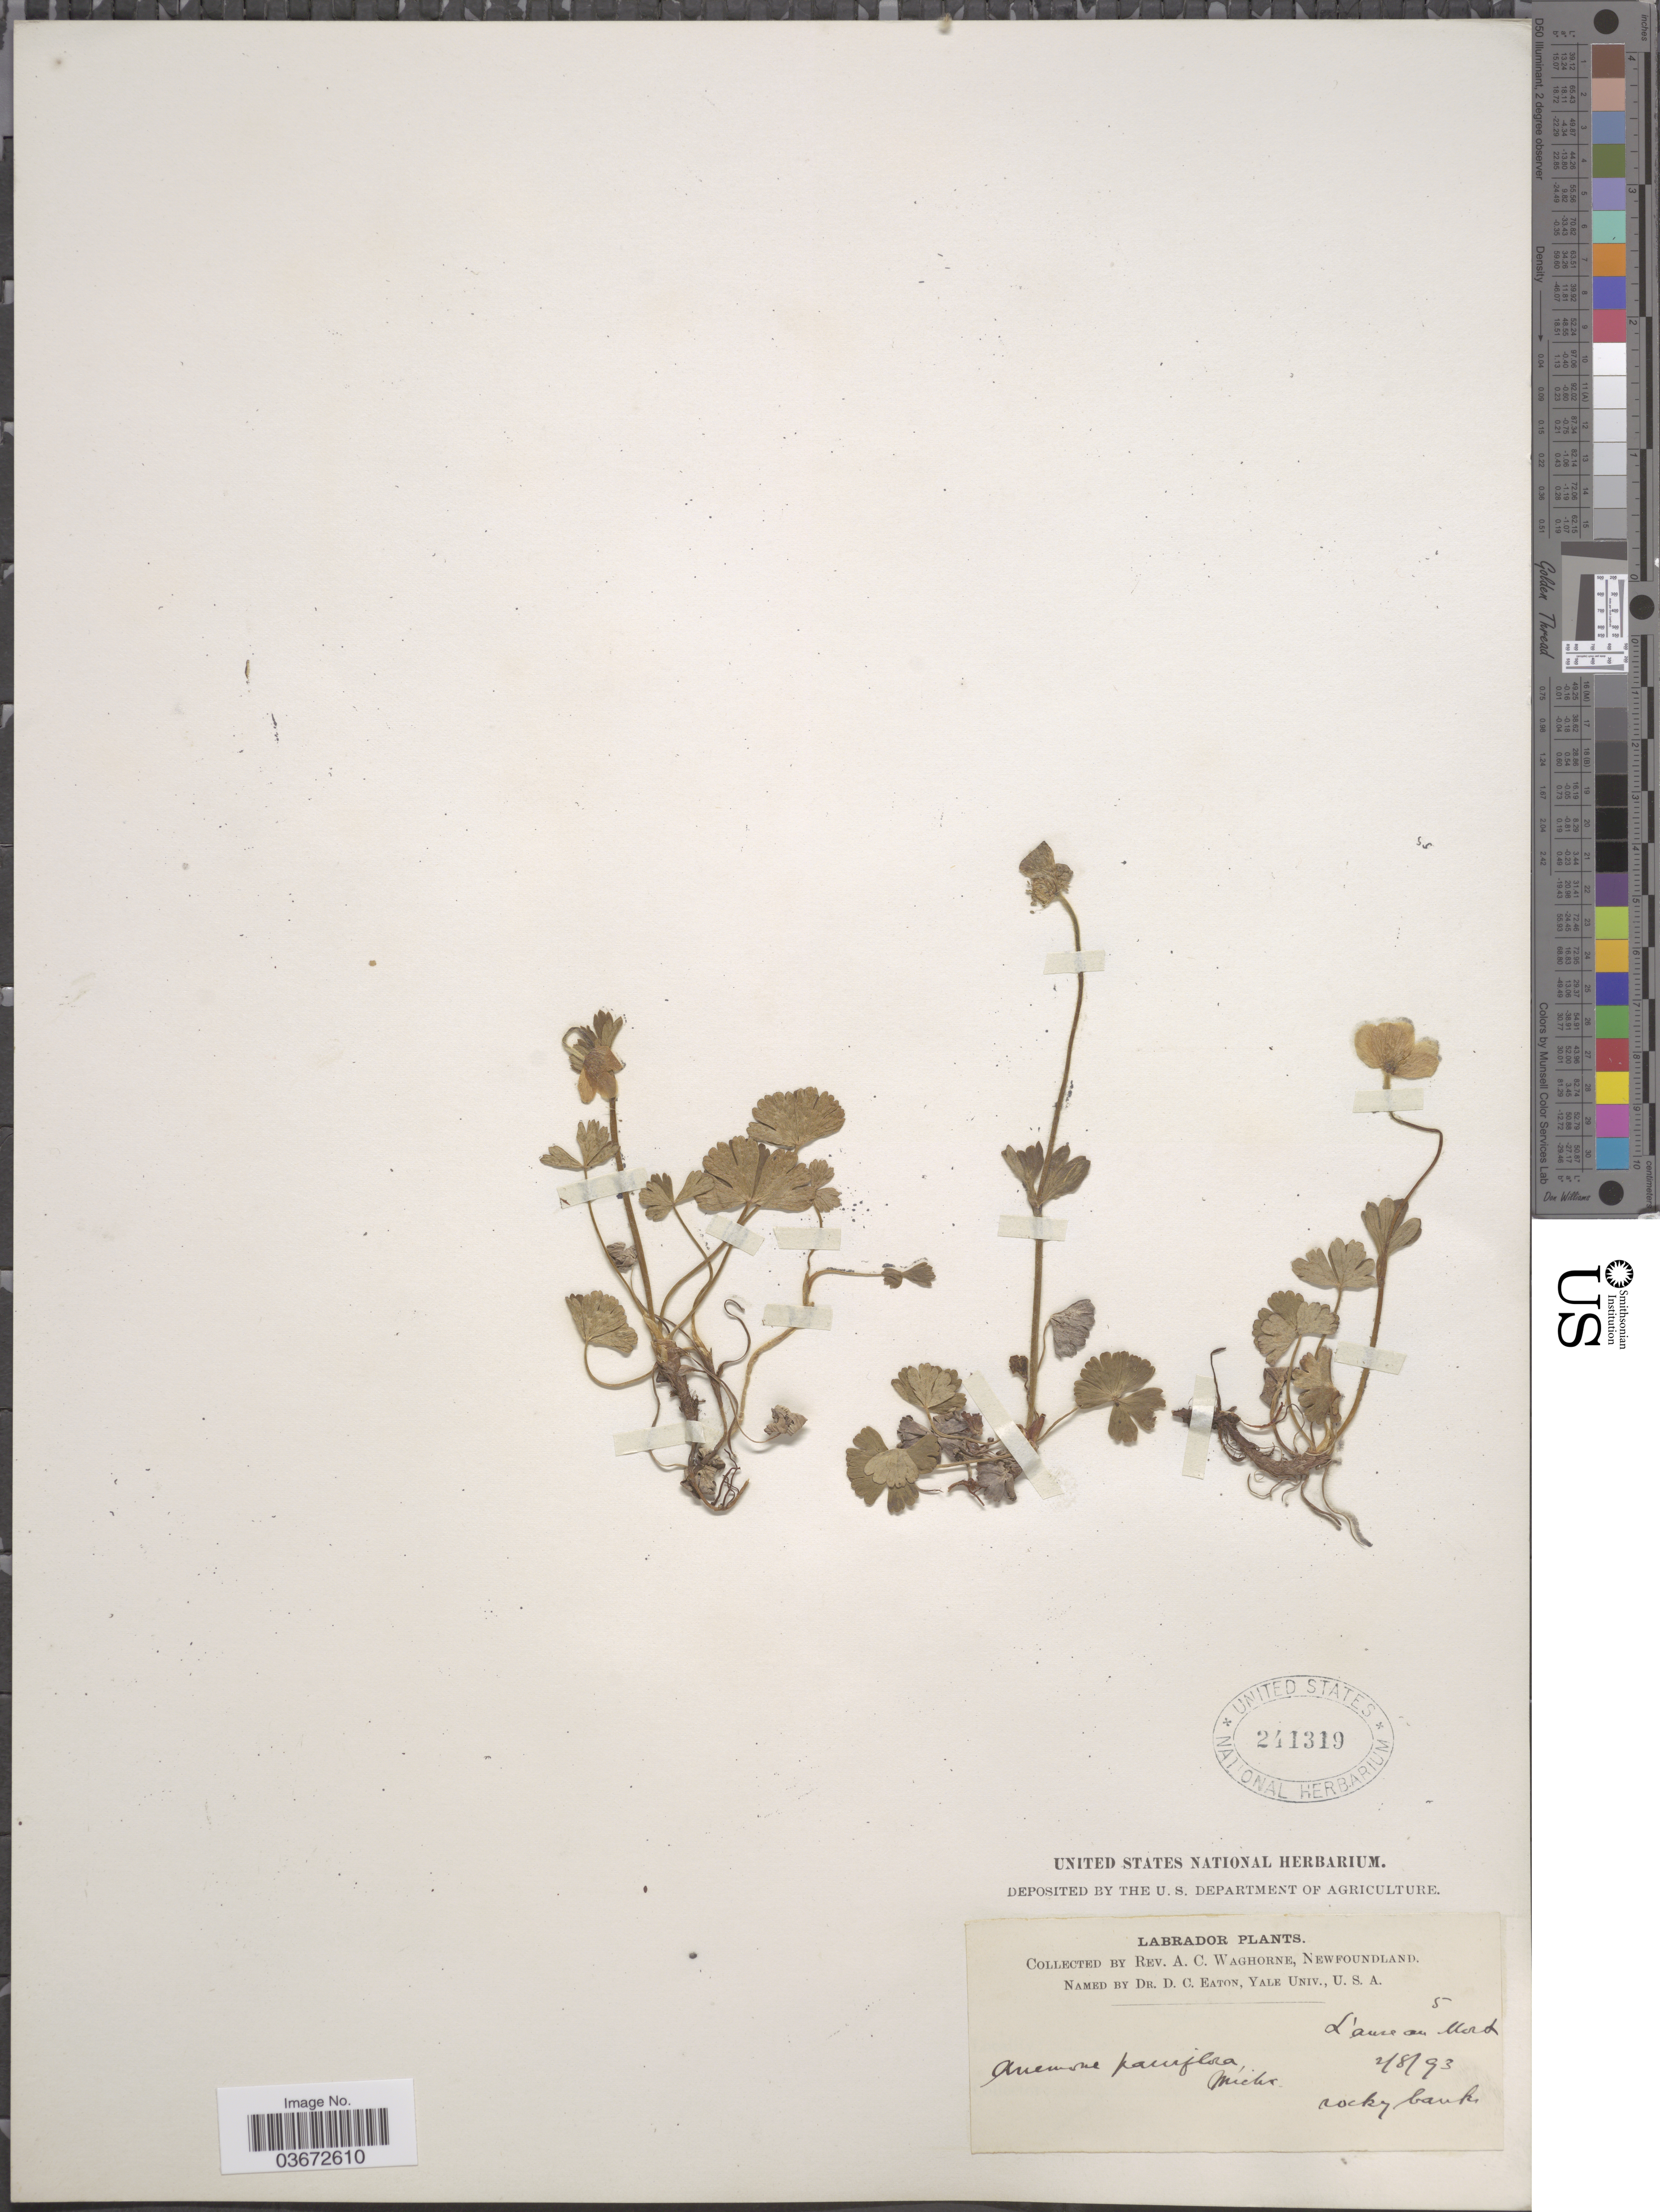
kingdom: Plantae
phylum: Tracheophyta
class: Magnoliopsida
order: Ranunculales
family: Ranunculaceae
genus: Anemone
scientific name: Anemone parviflora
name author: Michx.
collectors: A. Waghorne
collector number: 5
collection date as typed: Transcribed d/m/y: 2/8/93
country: Canada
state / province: Newfoundland and Labrador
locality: Labrador. L'Anse au Morts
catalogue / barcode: US 241319